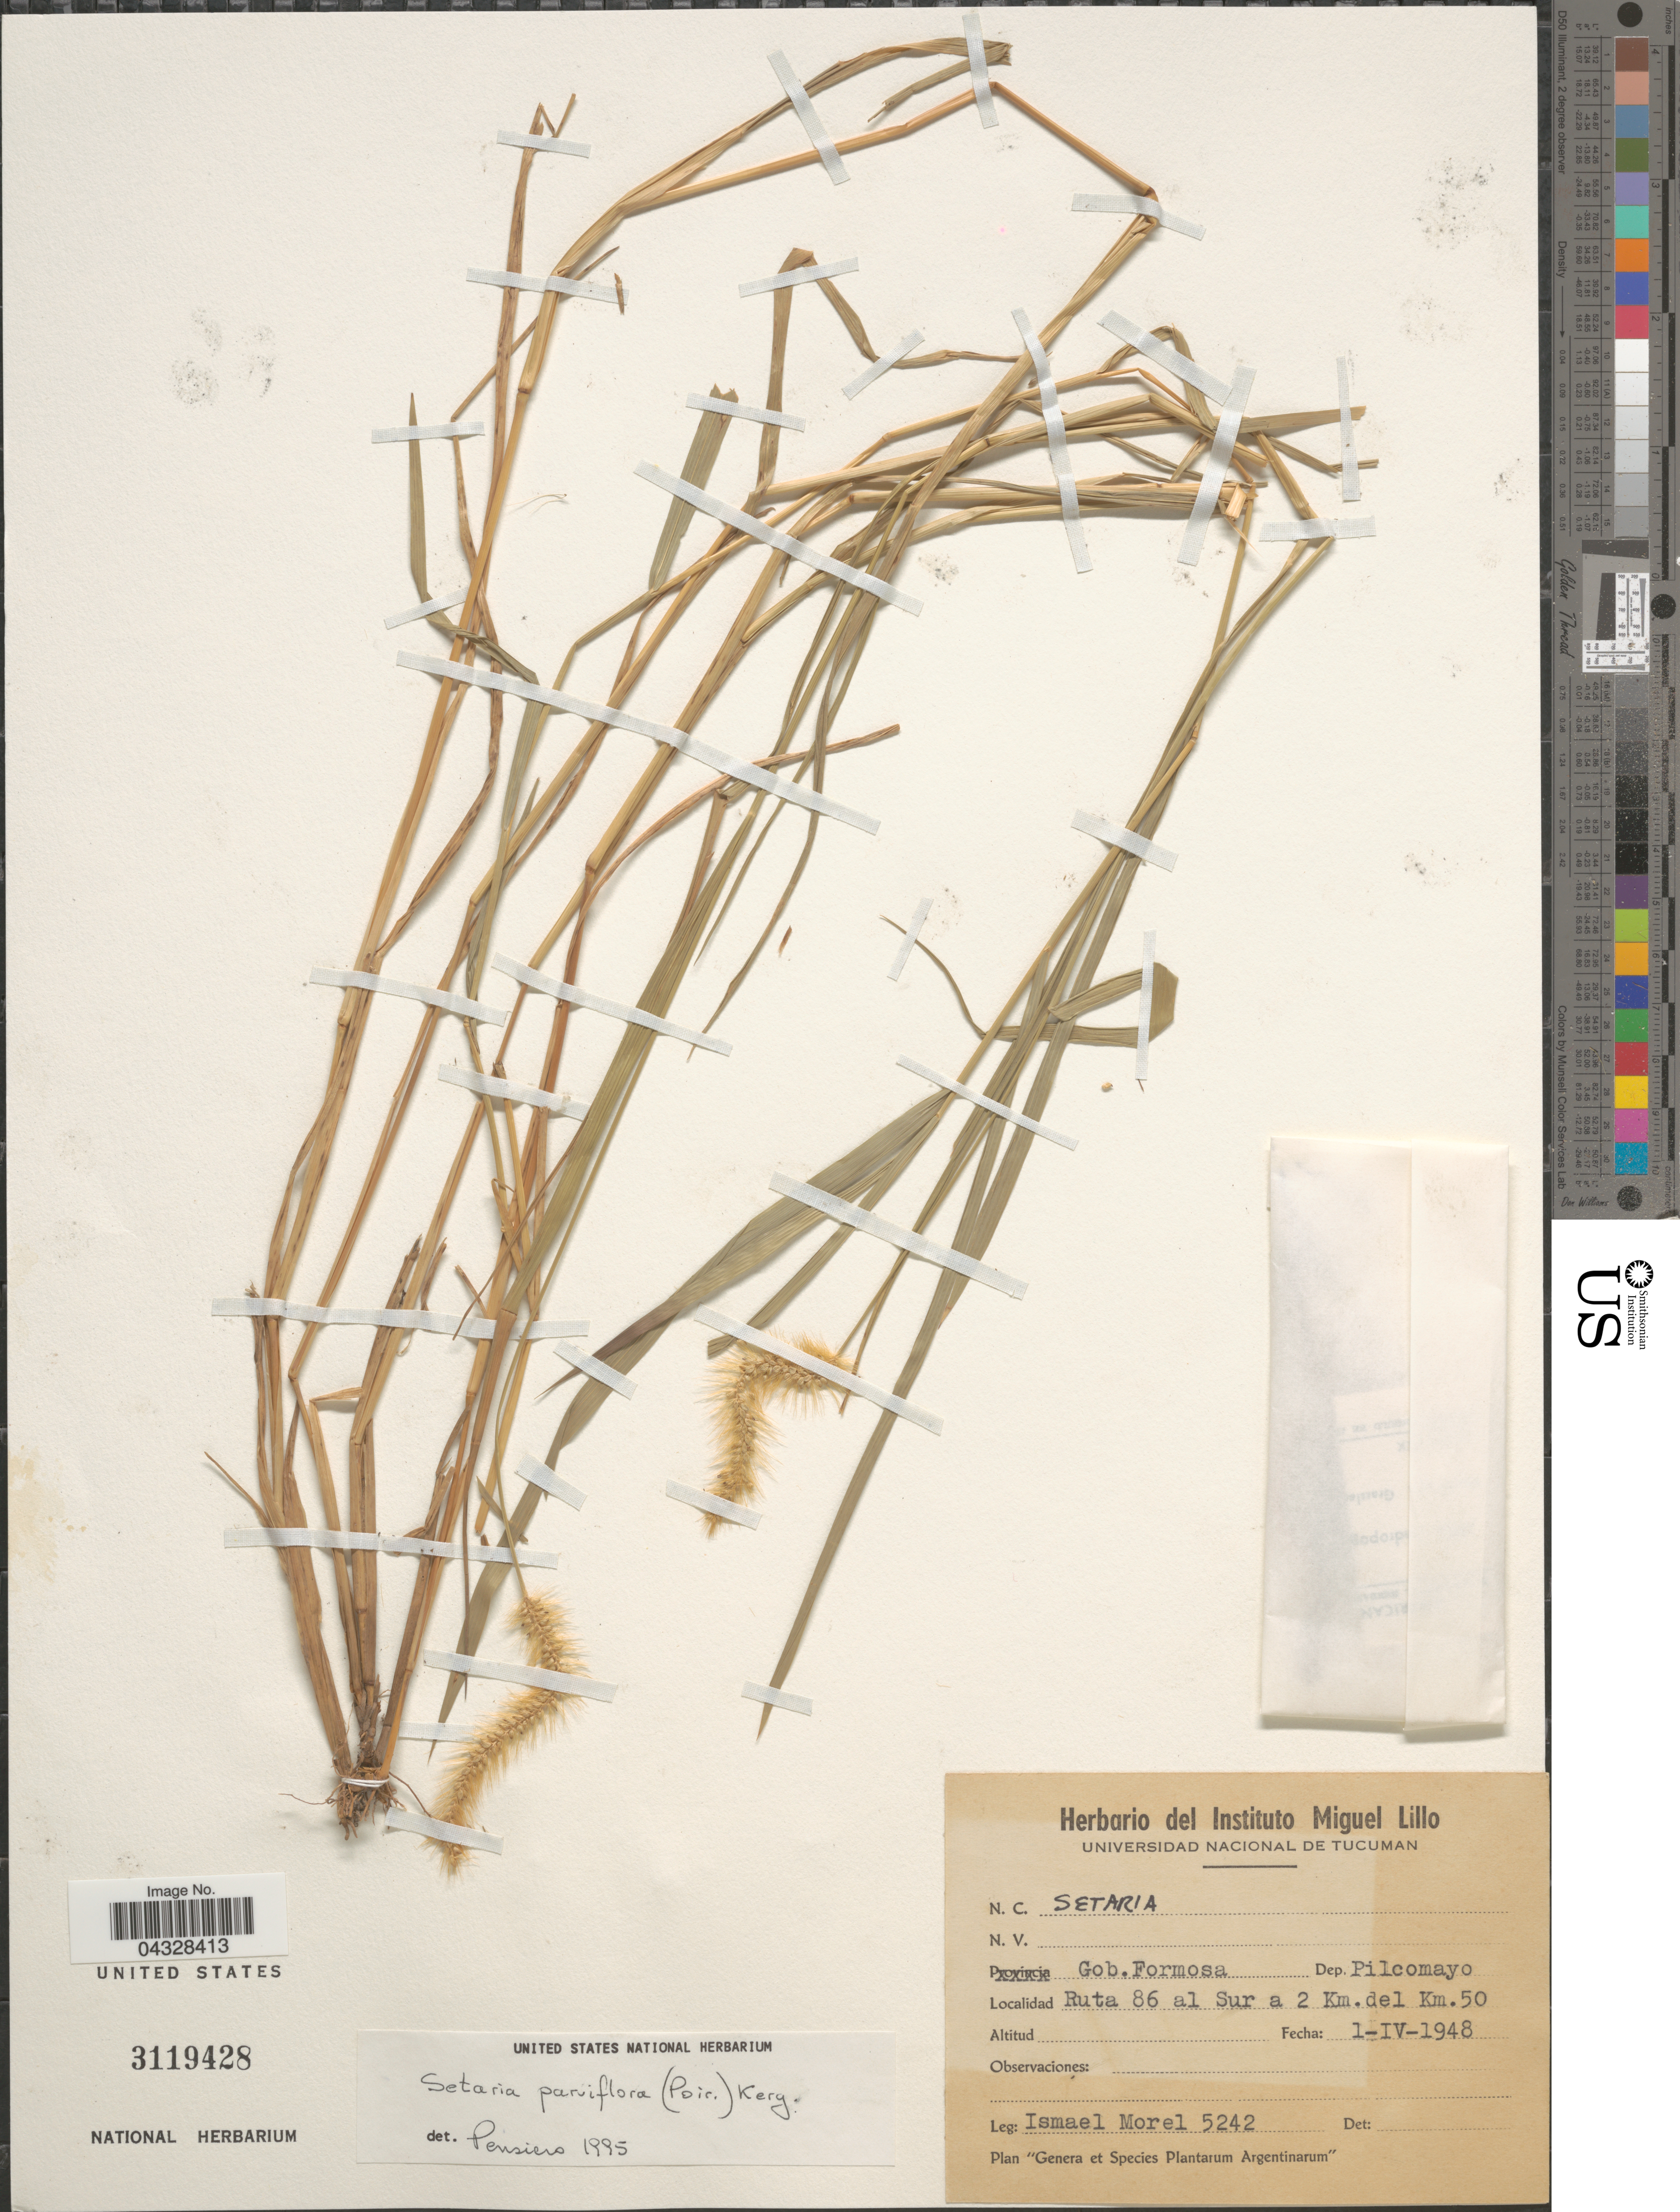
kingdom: Plantae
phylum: Tracheophyta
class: Liliopsida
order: Poales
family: Poaceae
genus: Setaria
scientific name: Setaria parviflora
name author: (Poir.) Kerguélen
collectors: I. Morel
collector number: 5242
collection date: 1948-04-01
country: Argentina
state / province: Formosa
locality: Gob. Formosa. Dep. Pilcomayo. Ruta 86 al Sur a 2 Km. del Km. 50.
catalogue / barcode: US 3119428